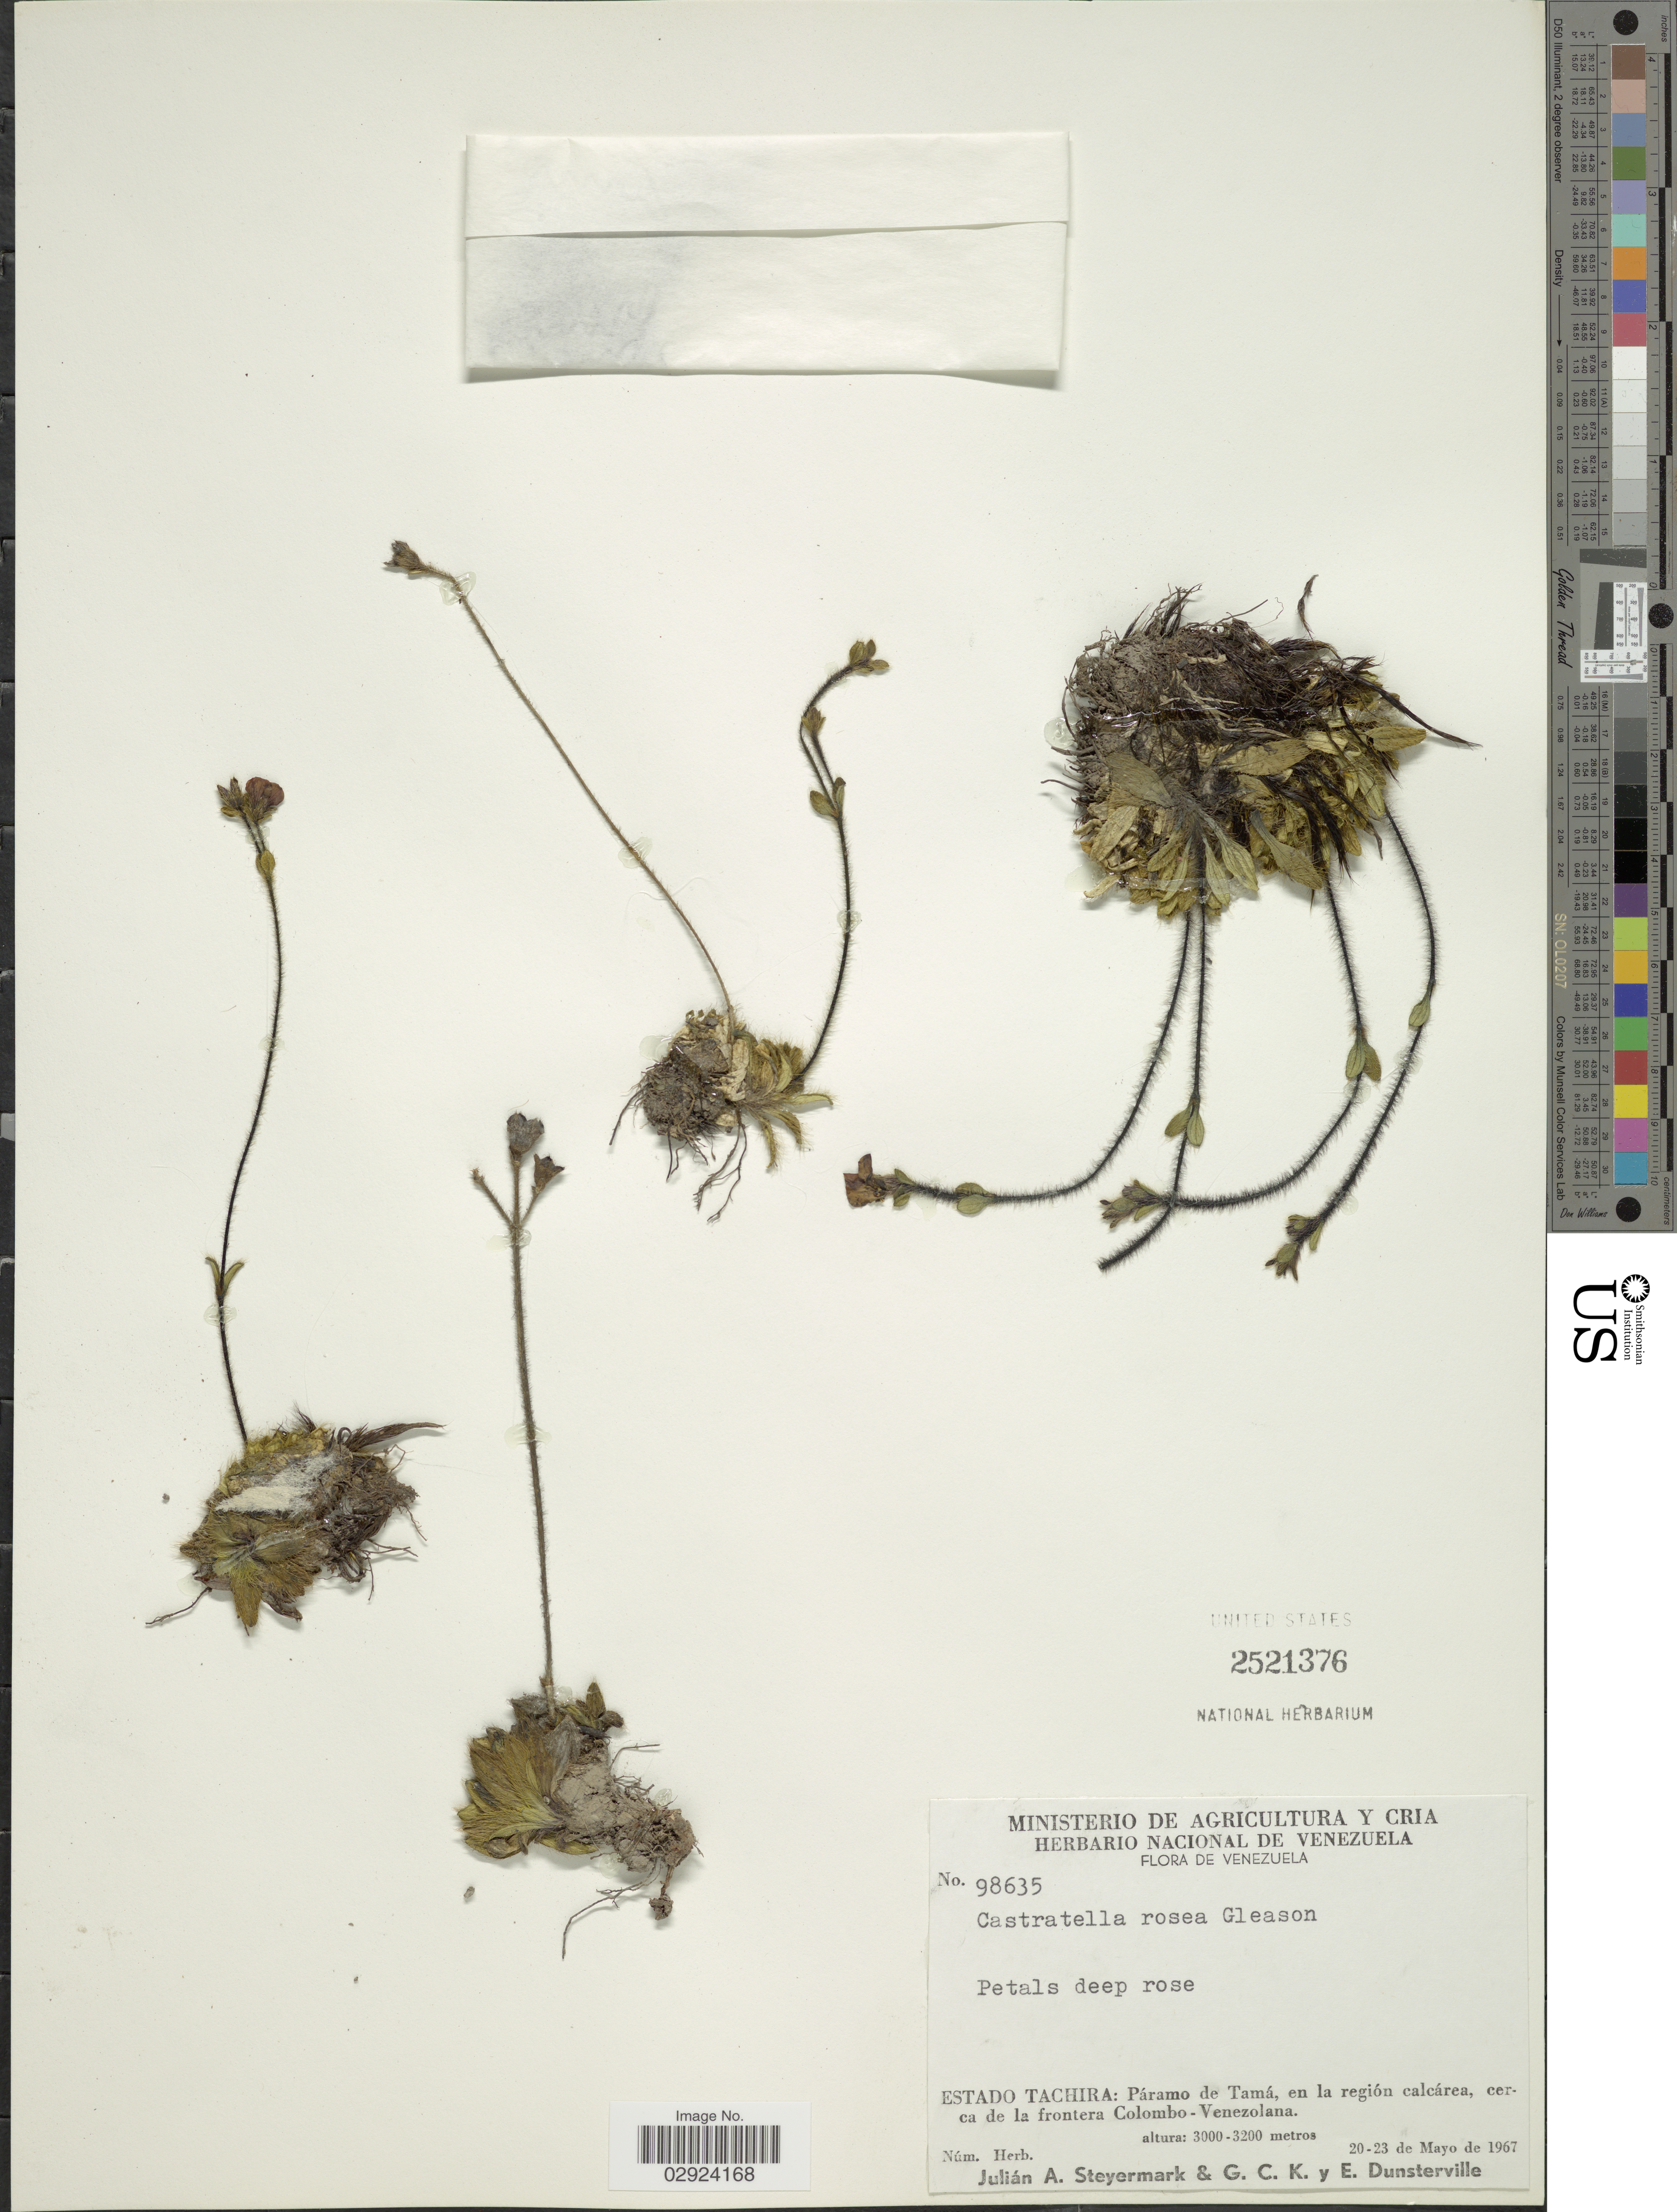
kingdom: Plantae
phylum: Tracheophyta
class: Magnoliopsida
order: Myrtales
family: Melastomataceae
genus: Castratella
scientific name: Castratella rosea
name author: Gleason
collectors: J. Steyermark, G. C. K. Dunsterville & E. Dunsterville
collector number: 98635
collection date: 1967-05-20/1967-05-23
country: Venezuela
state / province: Tachira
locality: Estado Tachira: Páramo de Tamá, en la región calcárea, cerca de la frontera Colombo-Venezolana.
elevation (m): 3000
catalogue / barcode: US 2521376